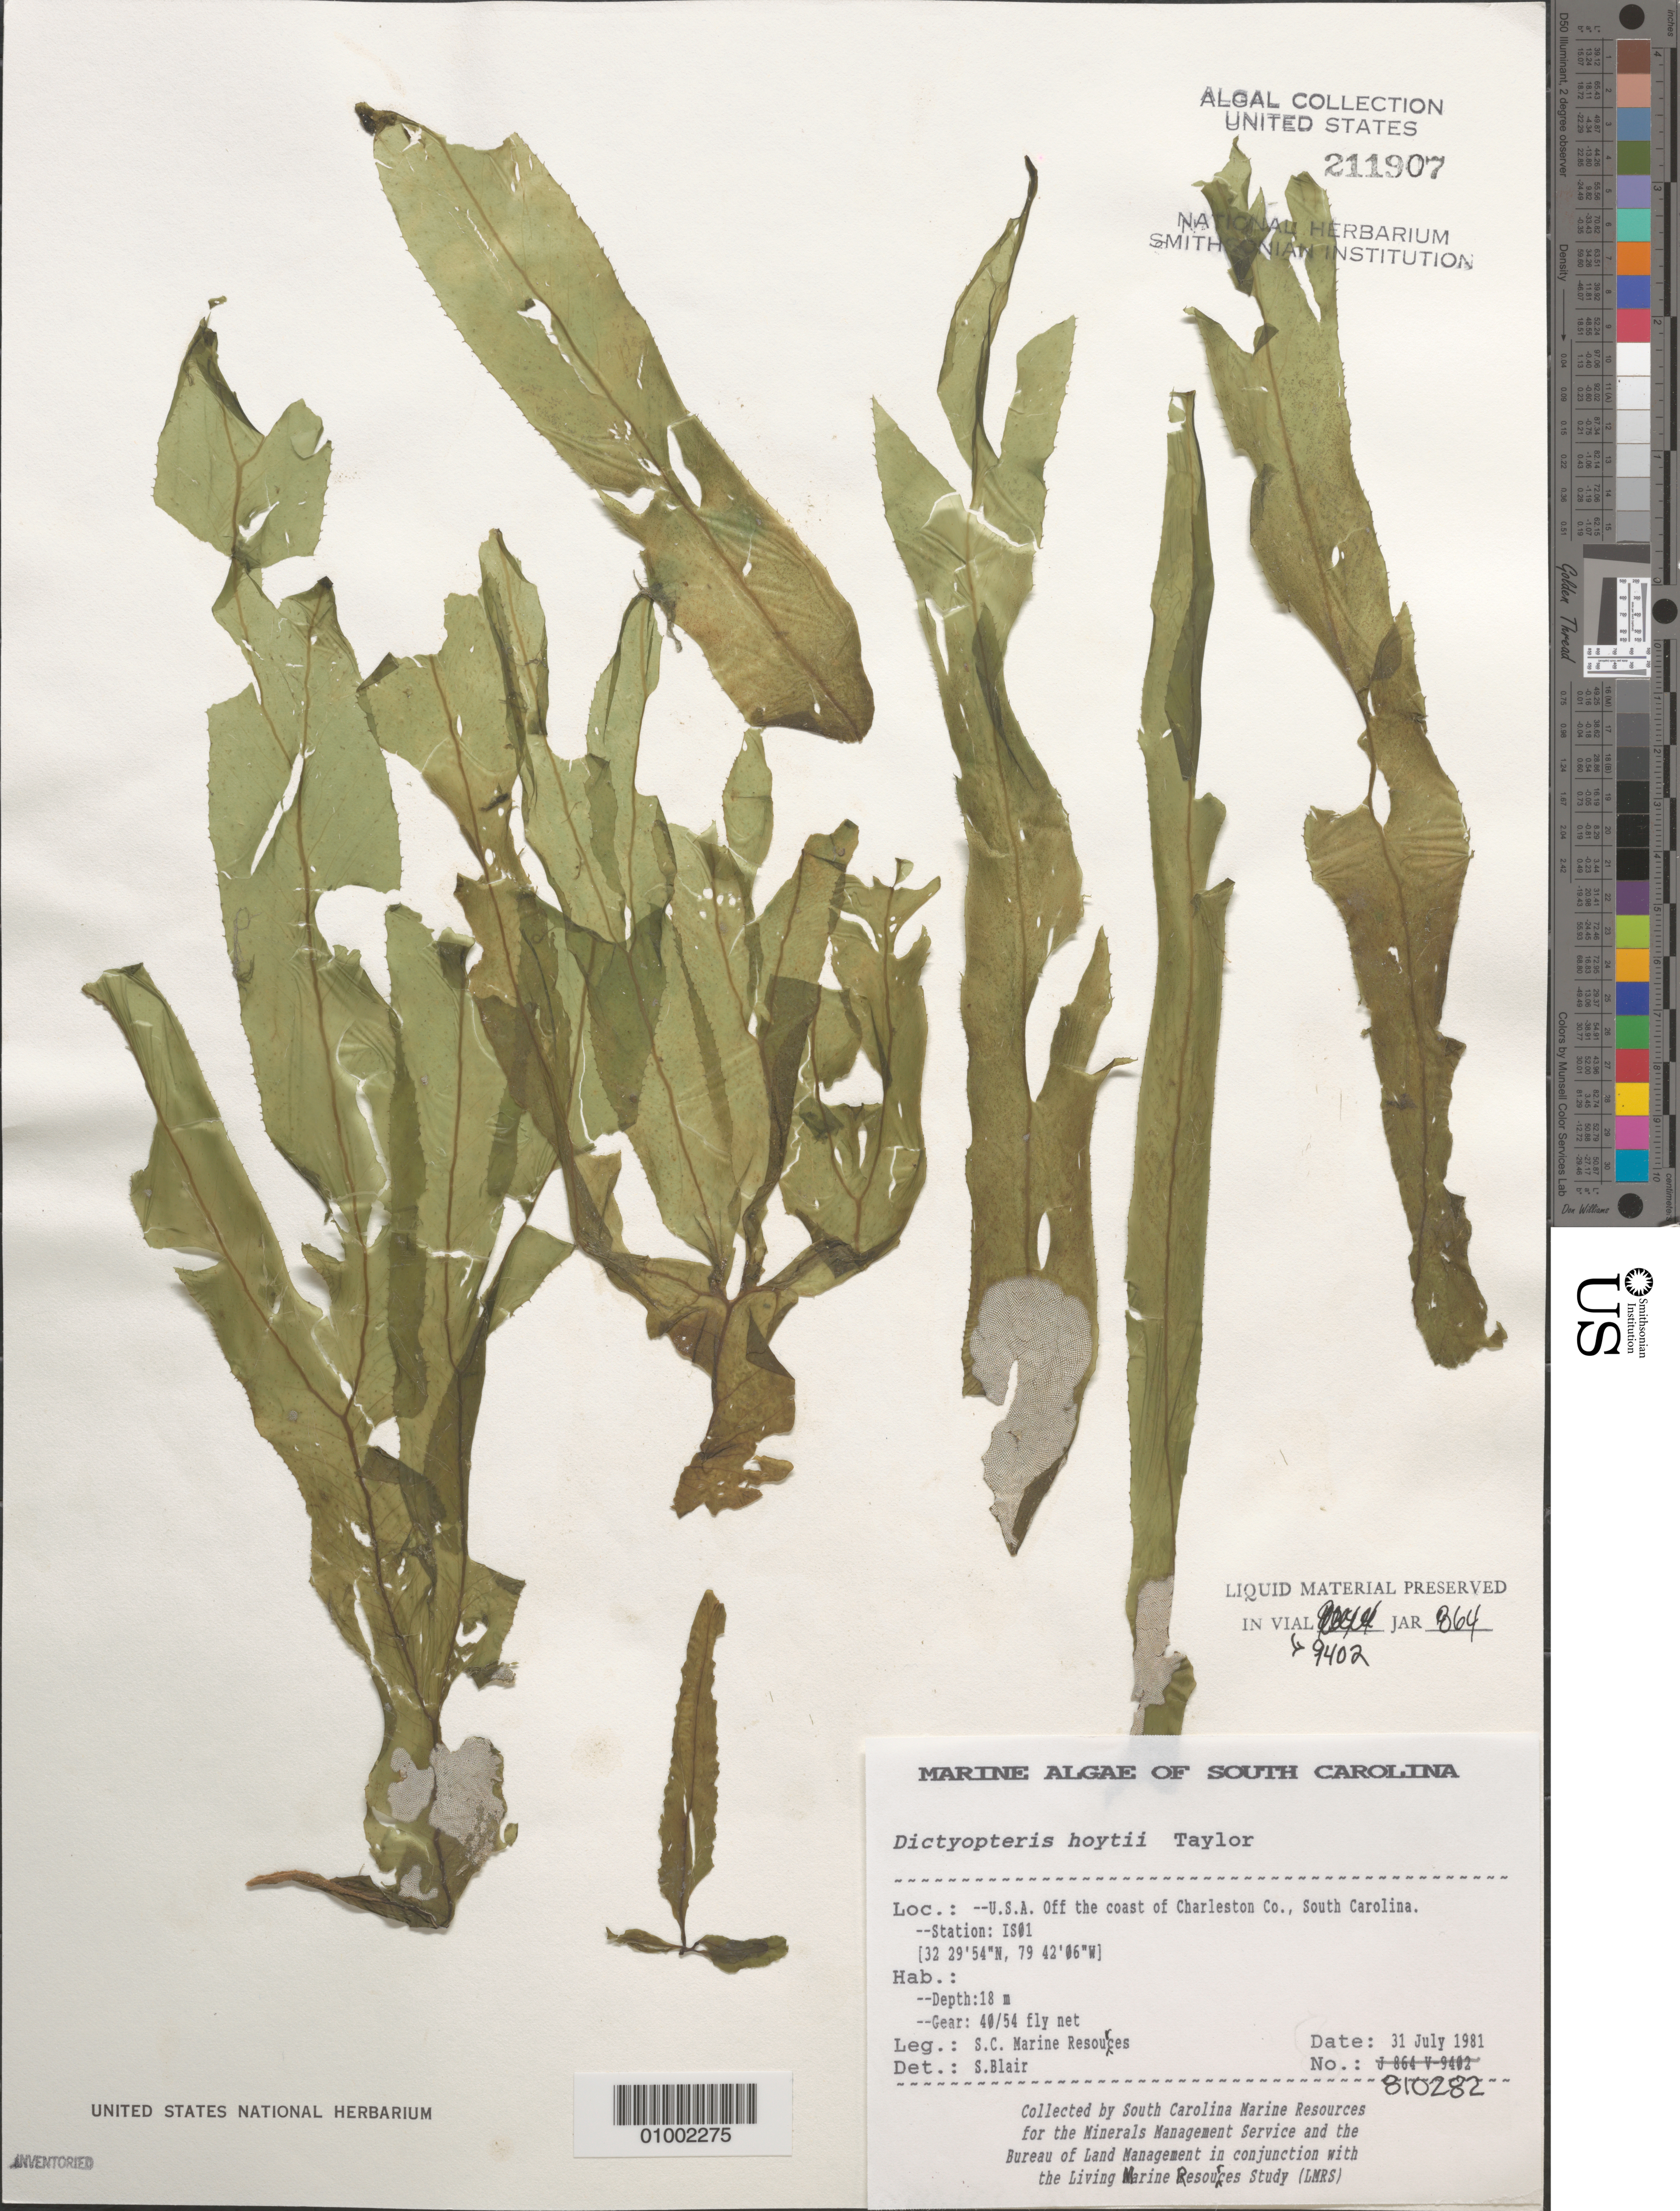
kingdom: Chromista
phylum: Ochrophyta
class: Phaeophyceae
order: Dictyotales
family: Dictyotaceae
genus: Dictyopteris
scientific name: Dictyopteris hoytii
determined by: Blair, S. M.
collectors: South Carolina Marine Resources for BLM/MMS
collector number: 810282 (Station IS01)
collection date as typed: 31 Jul 1981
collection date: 1981-07-31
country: United States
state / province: South Carolina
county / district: Charleston County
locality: Off coast of Charleston County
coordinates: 32 29'54"N, 79 42'06"W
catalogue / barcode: US 211907